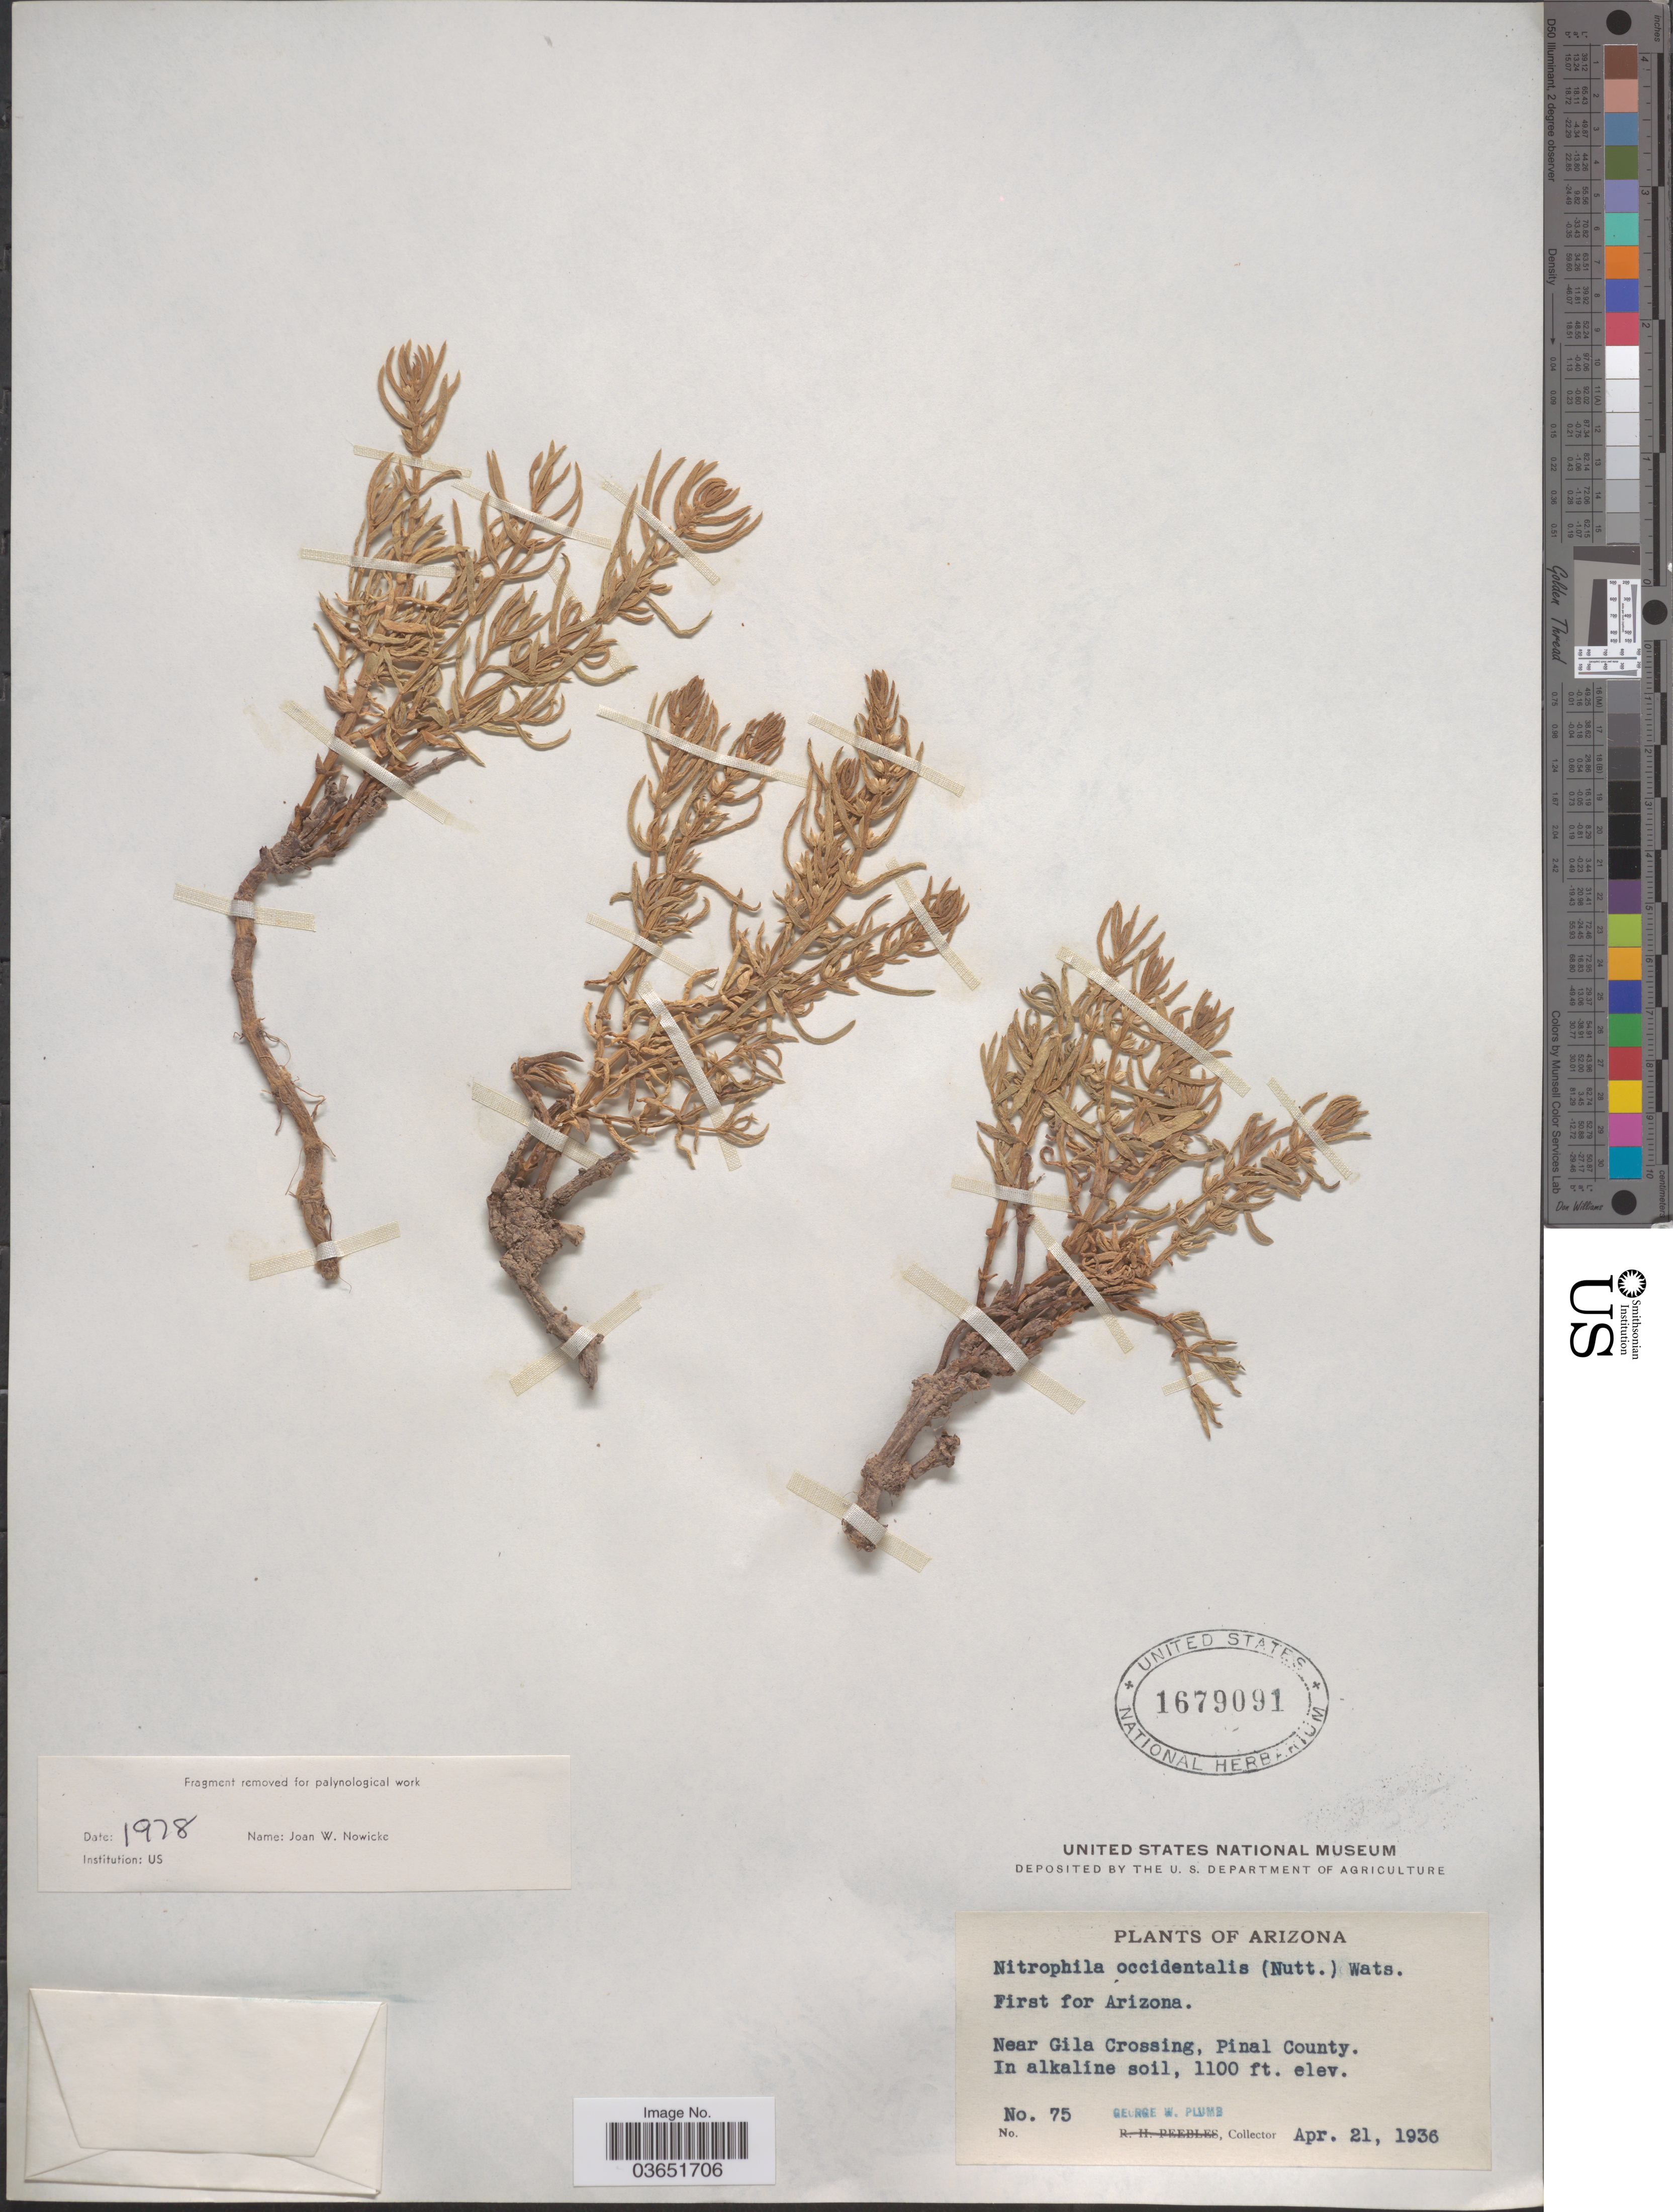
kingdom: Plantae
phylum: Tracheophyta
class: Magnoliopsida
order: Caryophyllales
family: Amaranthaceae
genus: Nitrophila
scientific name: Nitrophila occidentalis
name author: (Moq.) S. Watson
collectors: G. Plumb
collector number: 75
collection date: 1936-04-21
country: United States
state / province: Arizona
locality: Near Gila Crossing, Pinal County.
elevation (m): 335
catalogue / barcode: US 1679091